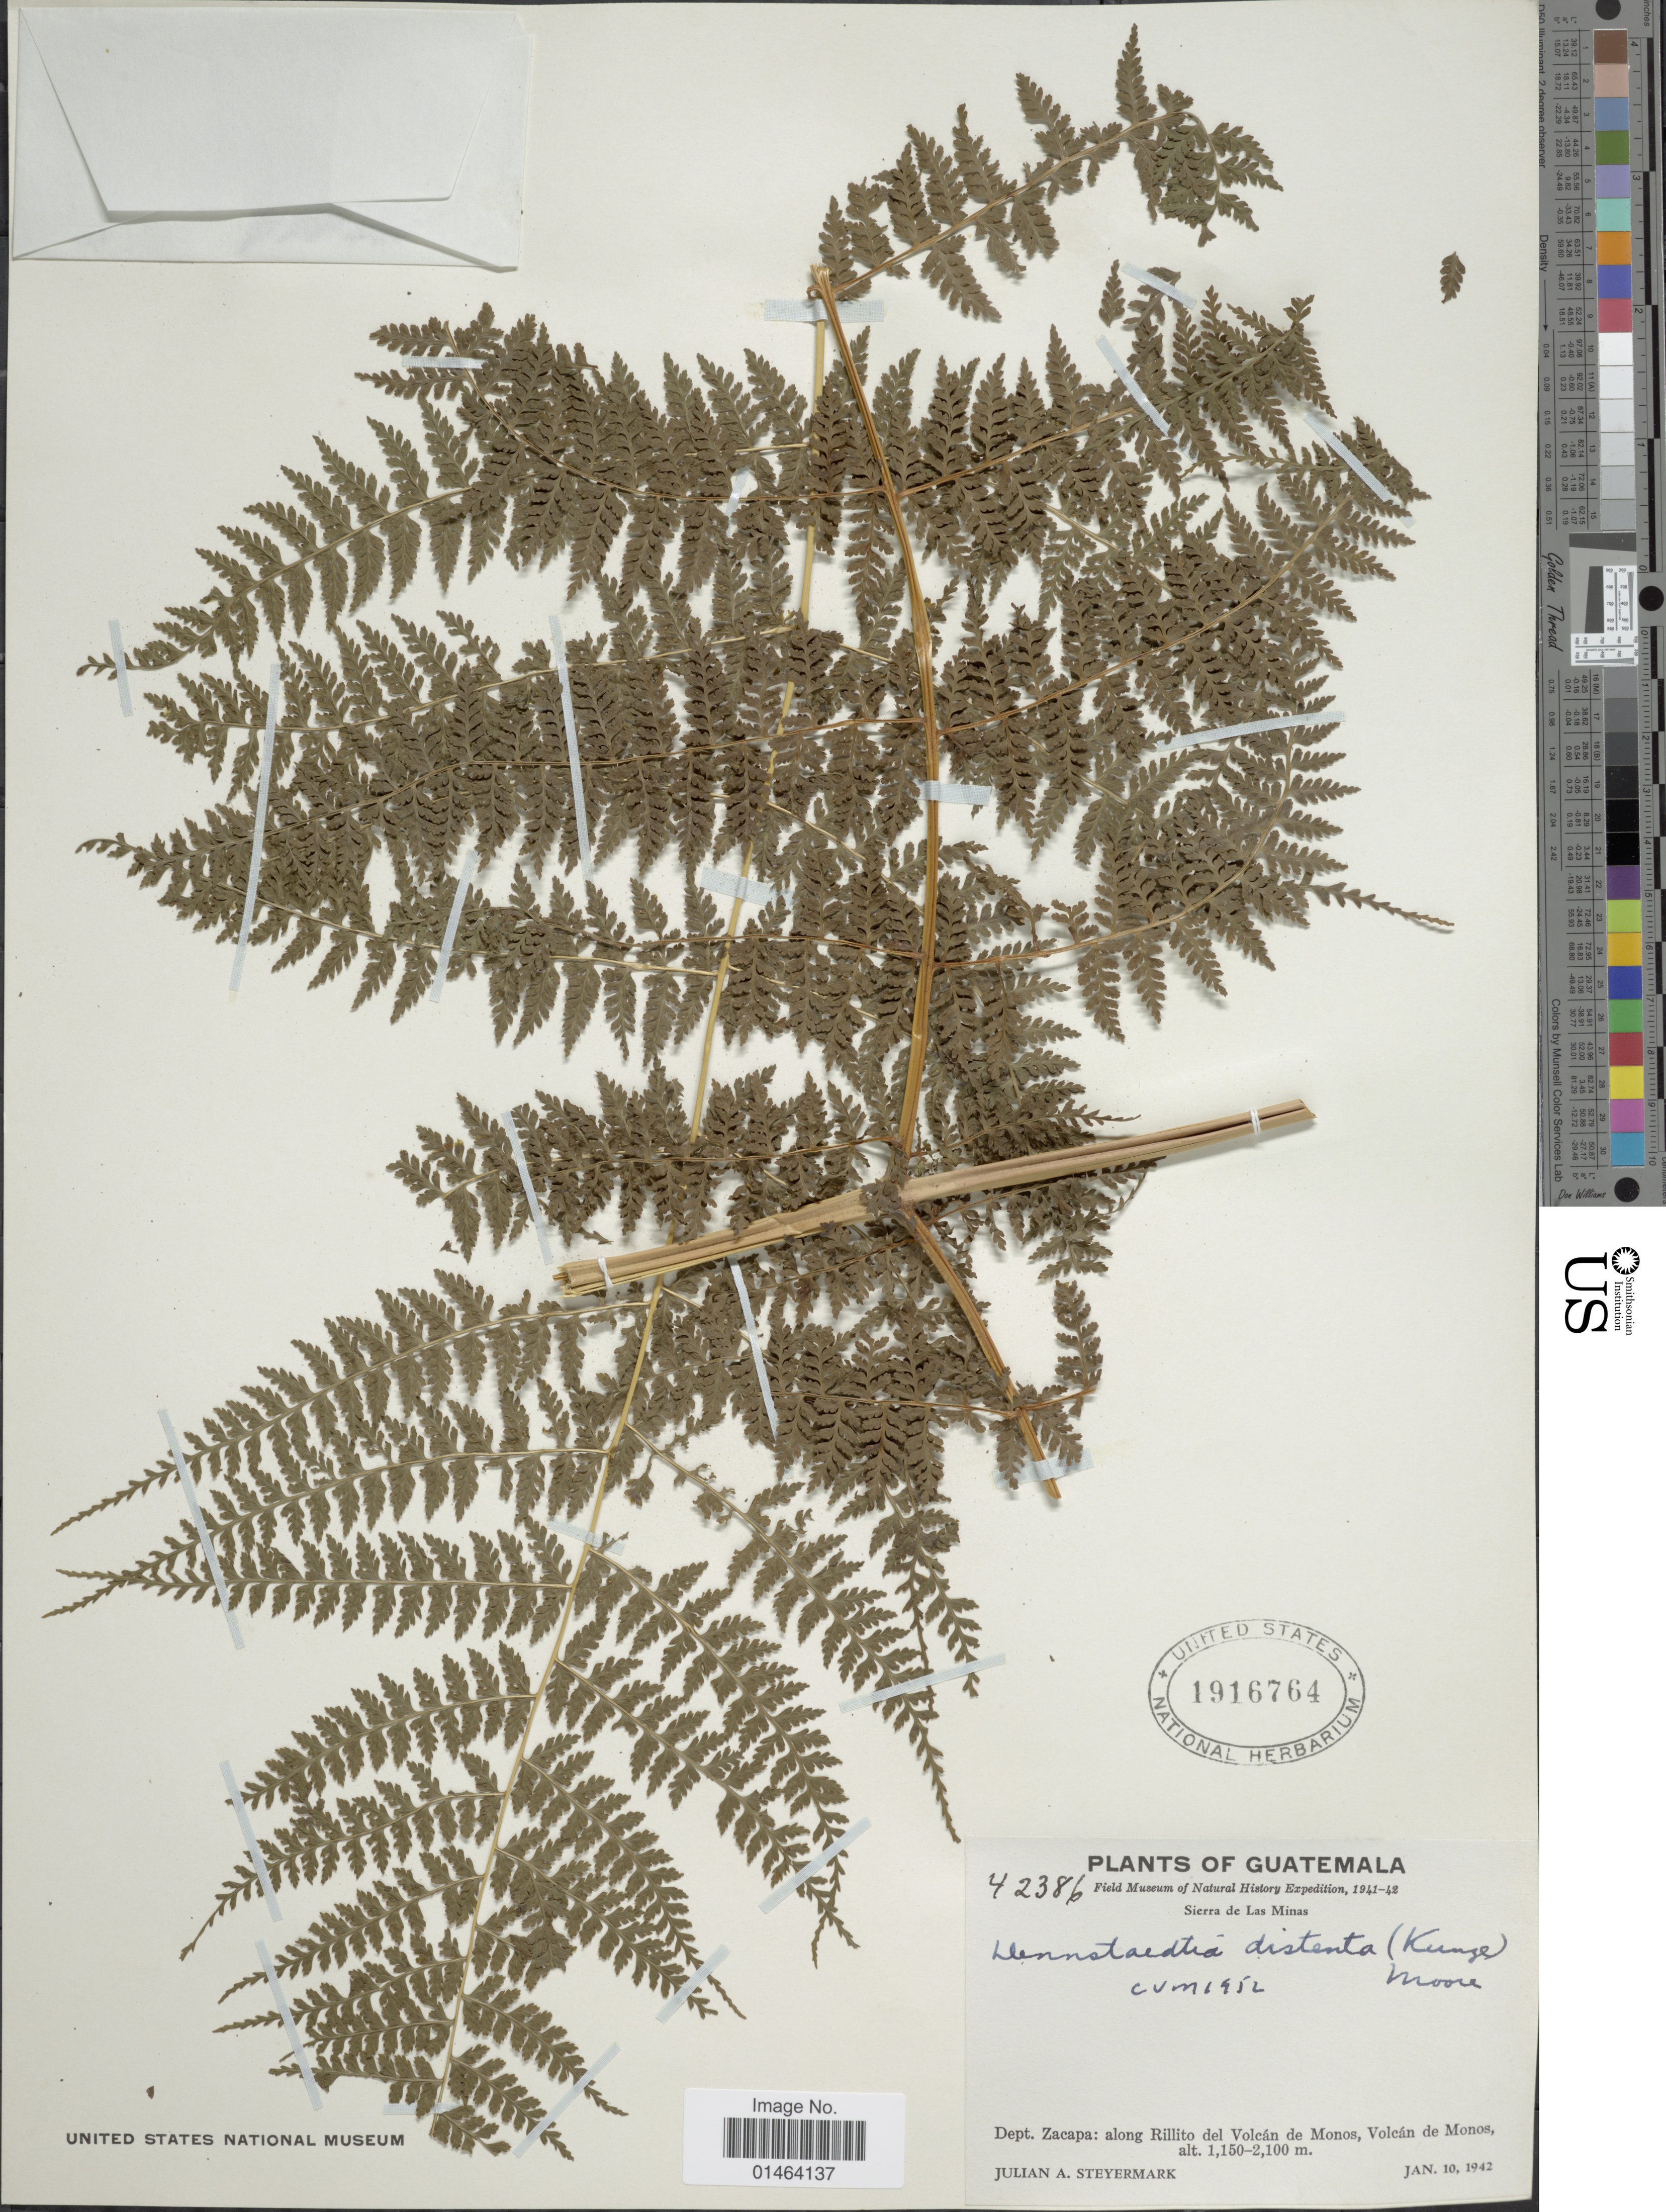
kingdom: Plantae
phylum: Tracheophyta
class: Polypodiopsida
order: Polypodiales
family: Dennstaedtiaceae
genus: Dennstaedtia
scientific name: Dennstaedtia distenta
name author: (Kunze) T. Moore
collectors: J. Steyermark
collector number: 42386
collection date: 1942-01-10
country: Guatemala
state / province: Zacapa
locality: Guatemala, Dept. Zacapa: along Rillito del Volcan de Monos, Volcan de Monos. Sierra de Las Minas.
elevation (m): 1150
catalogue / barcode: US 1916764